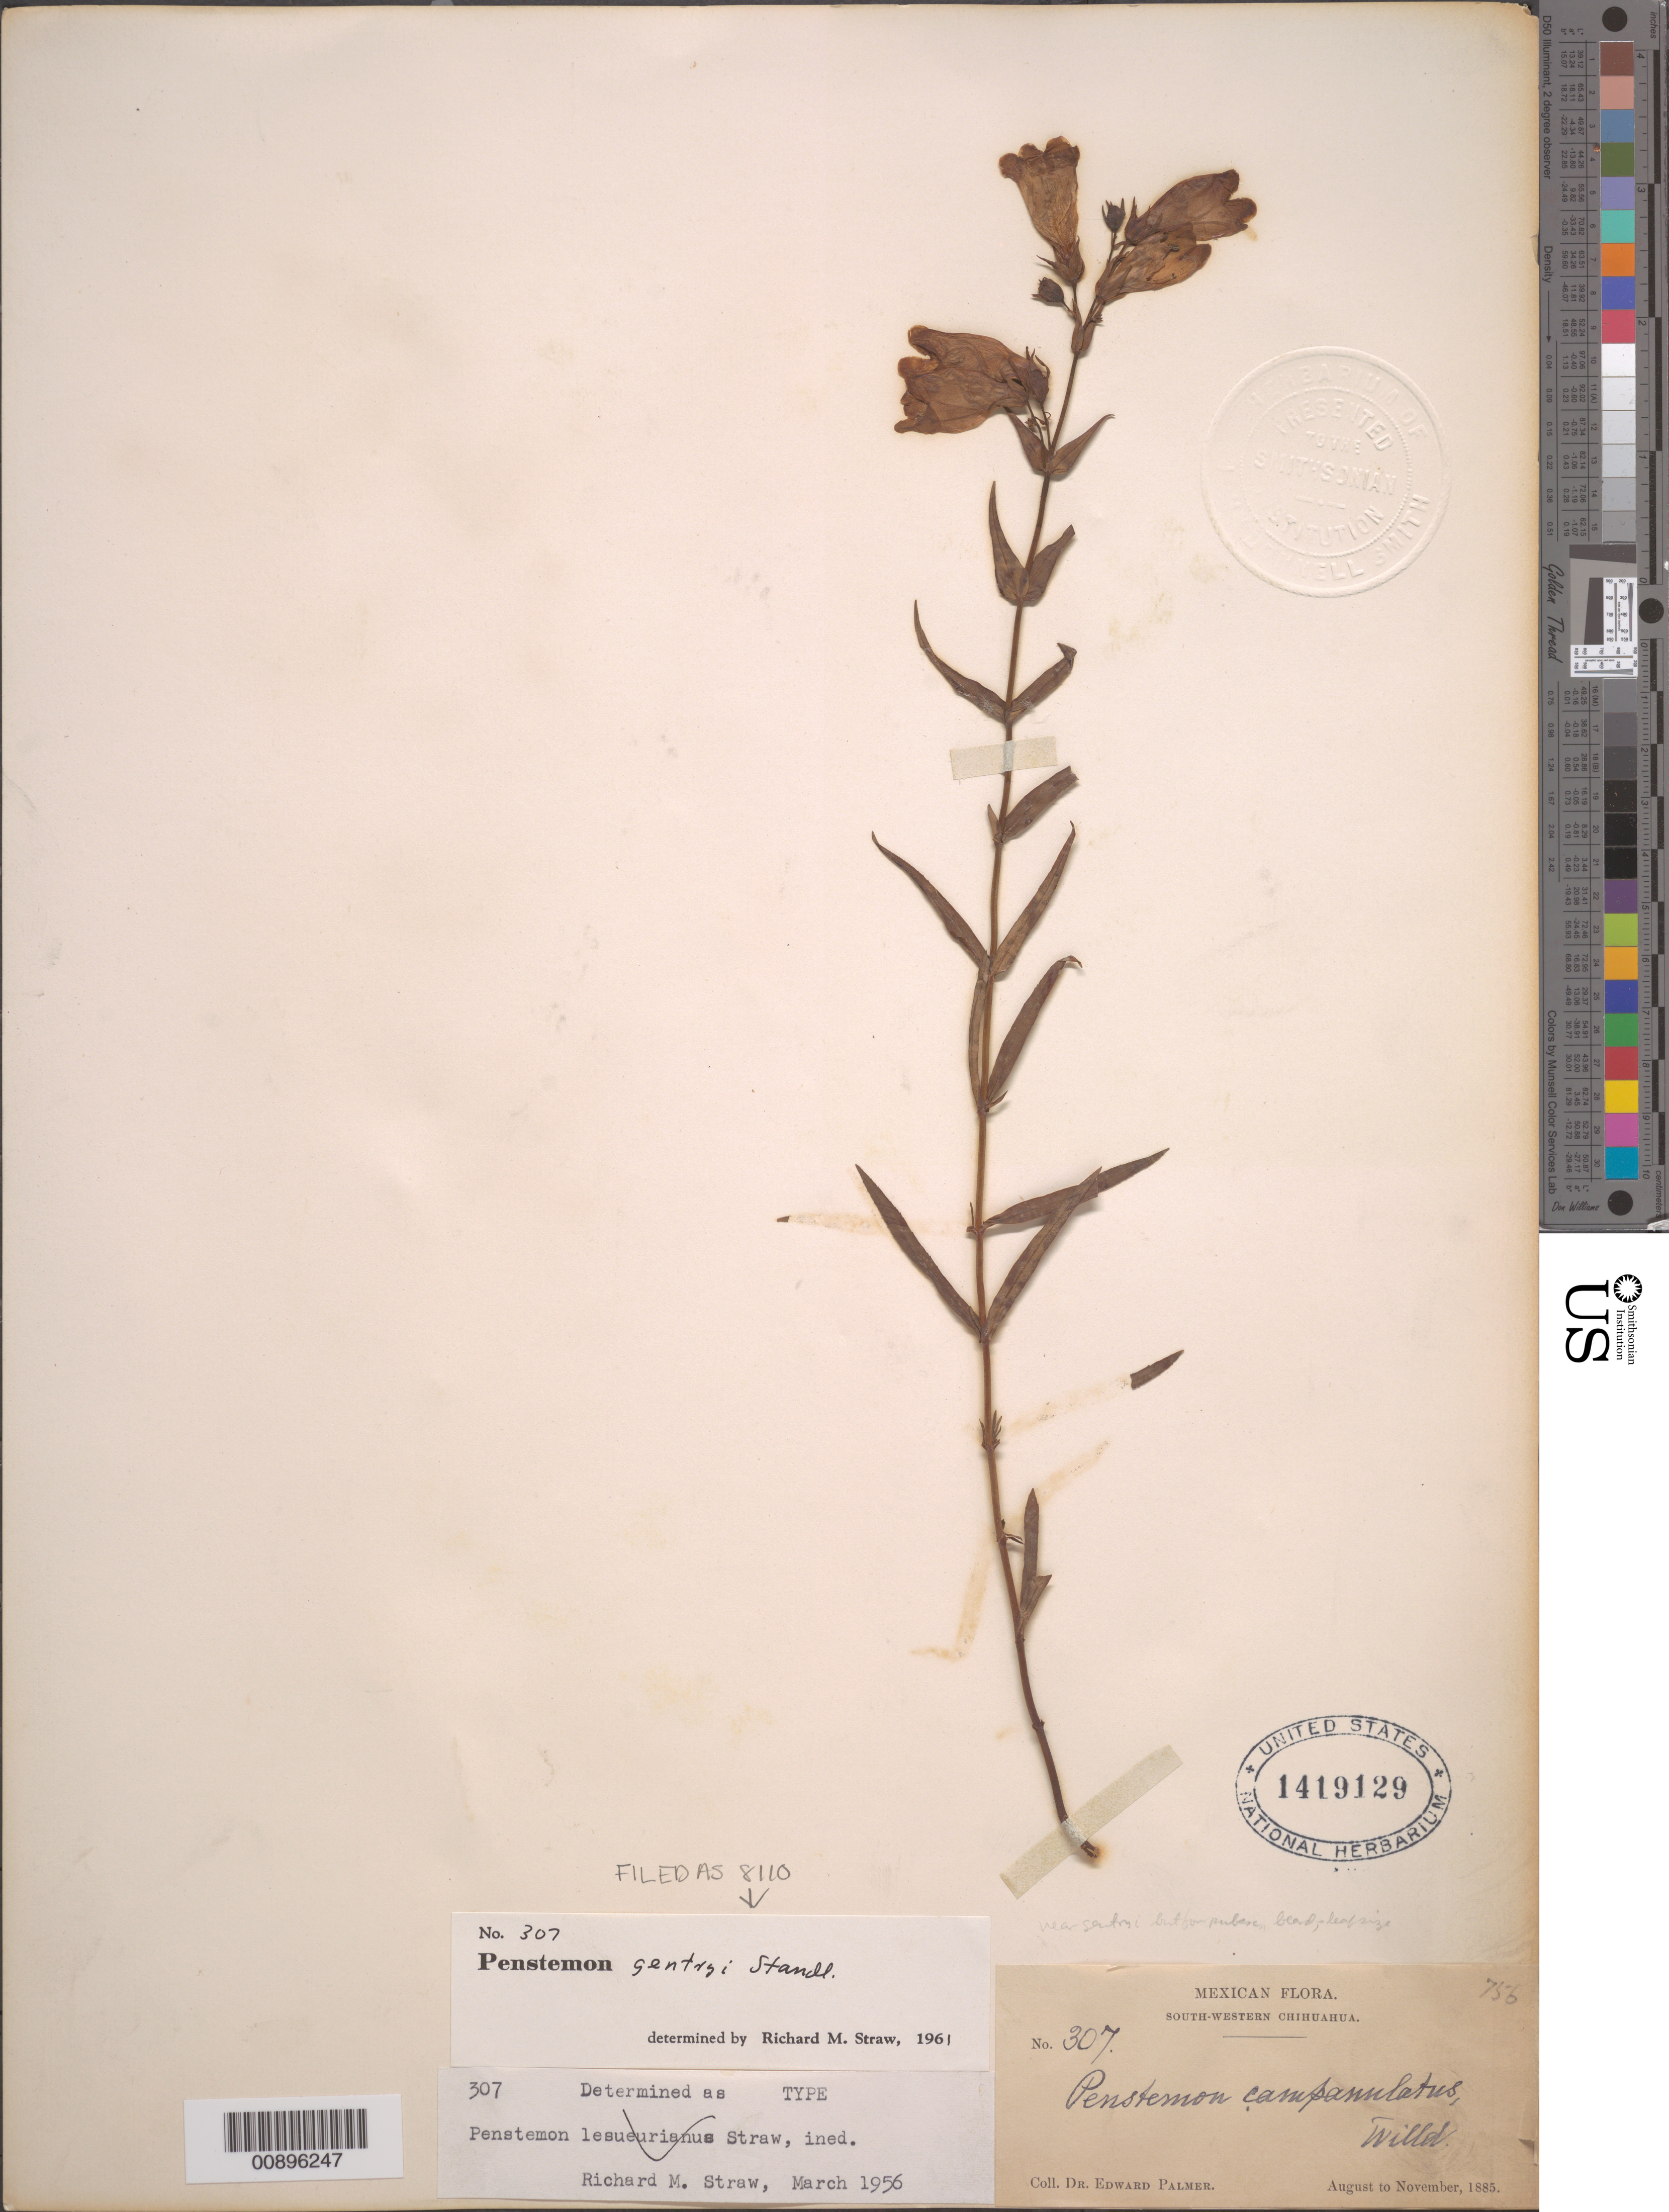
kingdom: Plantae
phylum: Tracheophyta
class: Magnoliopsida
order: Lamiales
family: Plantaginaceae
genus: Penstemon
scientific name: Penstemon gentryi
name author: Standl.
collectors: E. Palmer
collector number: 307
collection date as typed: Aug 1885 to -- Nov 1885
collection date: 1885-08/1885-11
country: Mexico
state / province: Chihuahua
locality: South-Western Chihuahua.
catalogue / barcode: US 1419129